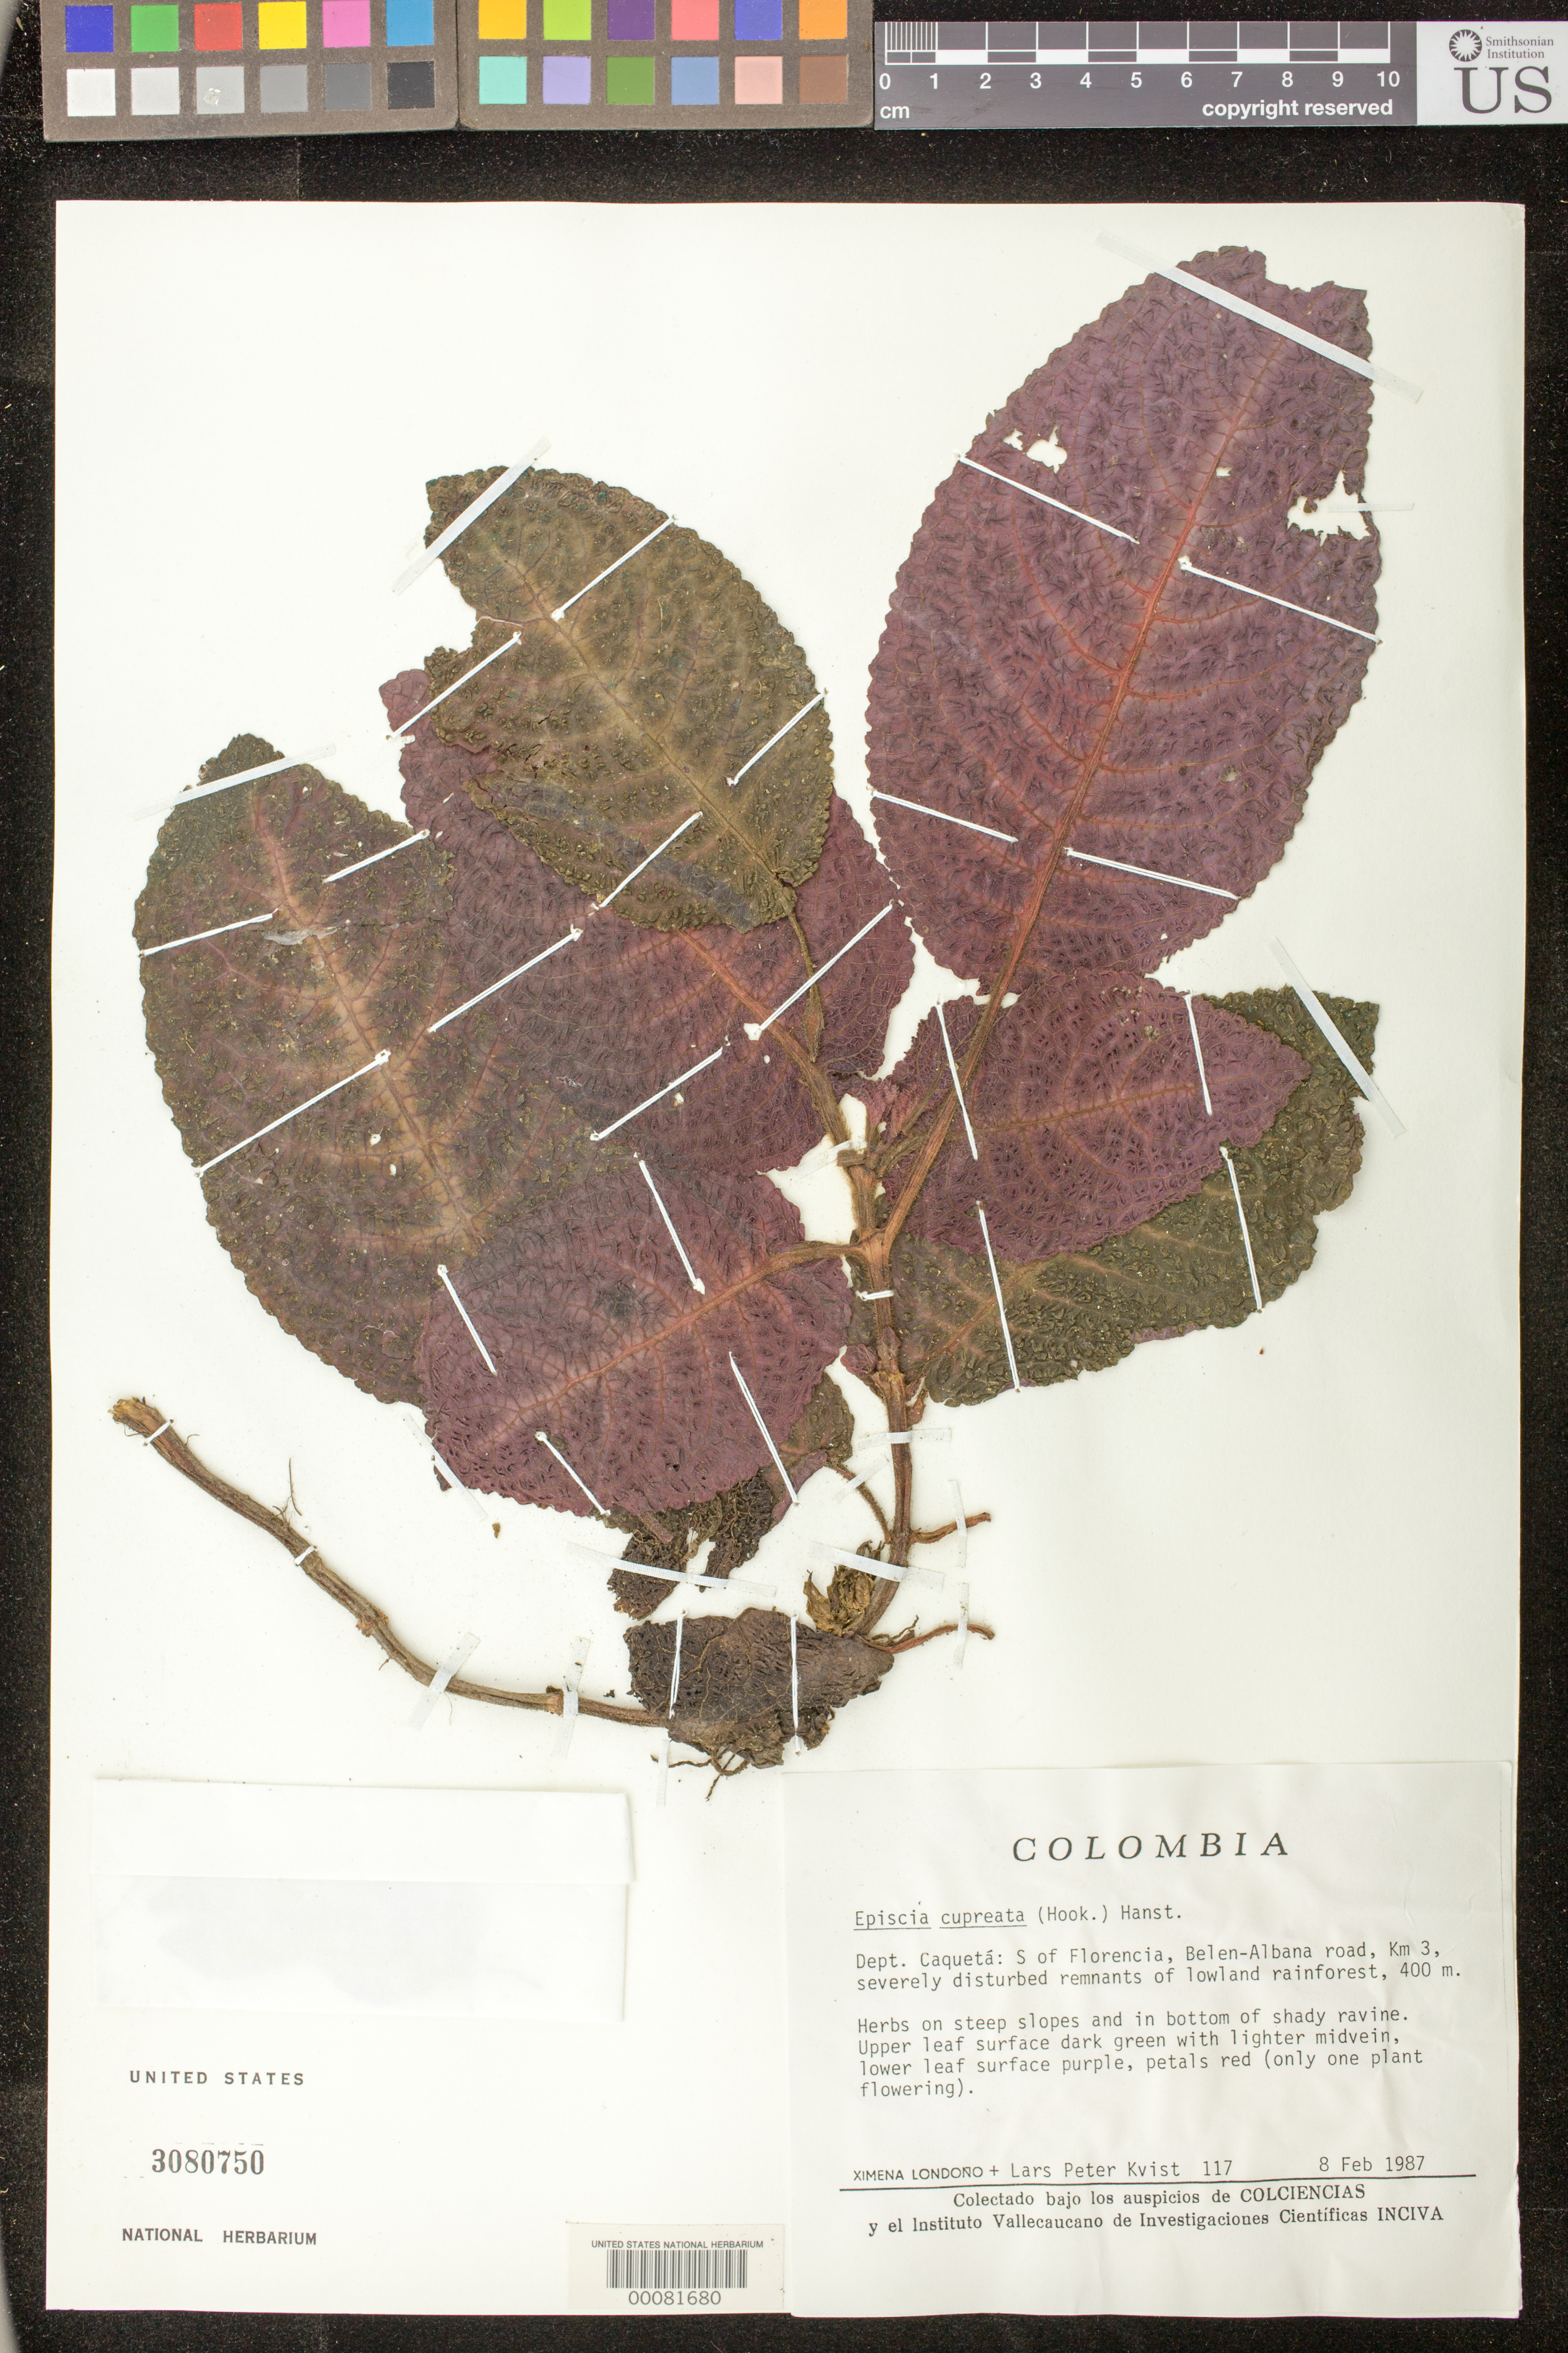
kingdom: Plantae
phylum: Tracheophyta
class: Magnoliopsida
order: Lamiales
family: Gesneriaceae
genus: Episcia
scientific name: Episcia cupreata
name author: (Hook.) Hanst.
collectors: X. Londoño & L. P. Kvist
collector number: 117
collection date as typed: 08 Feb 1987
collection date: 1987-02-08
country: Colombia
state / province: Caquetá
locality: S of Florencia, Belen-Albana road, km 3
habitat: Severely disturbed remnants of lowland rainforest; on steep slopes and in bottom of shady ravine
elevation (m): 400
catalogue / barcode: US 3080750